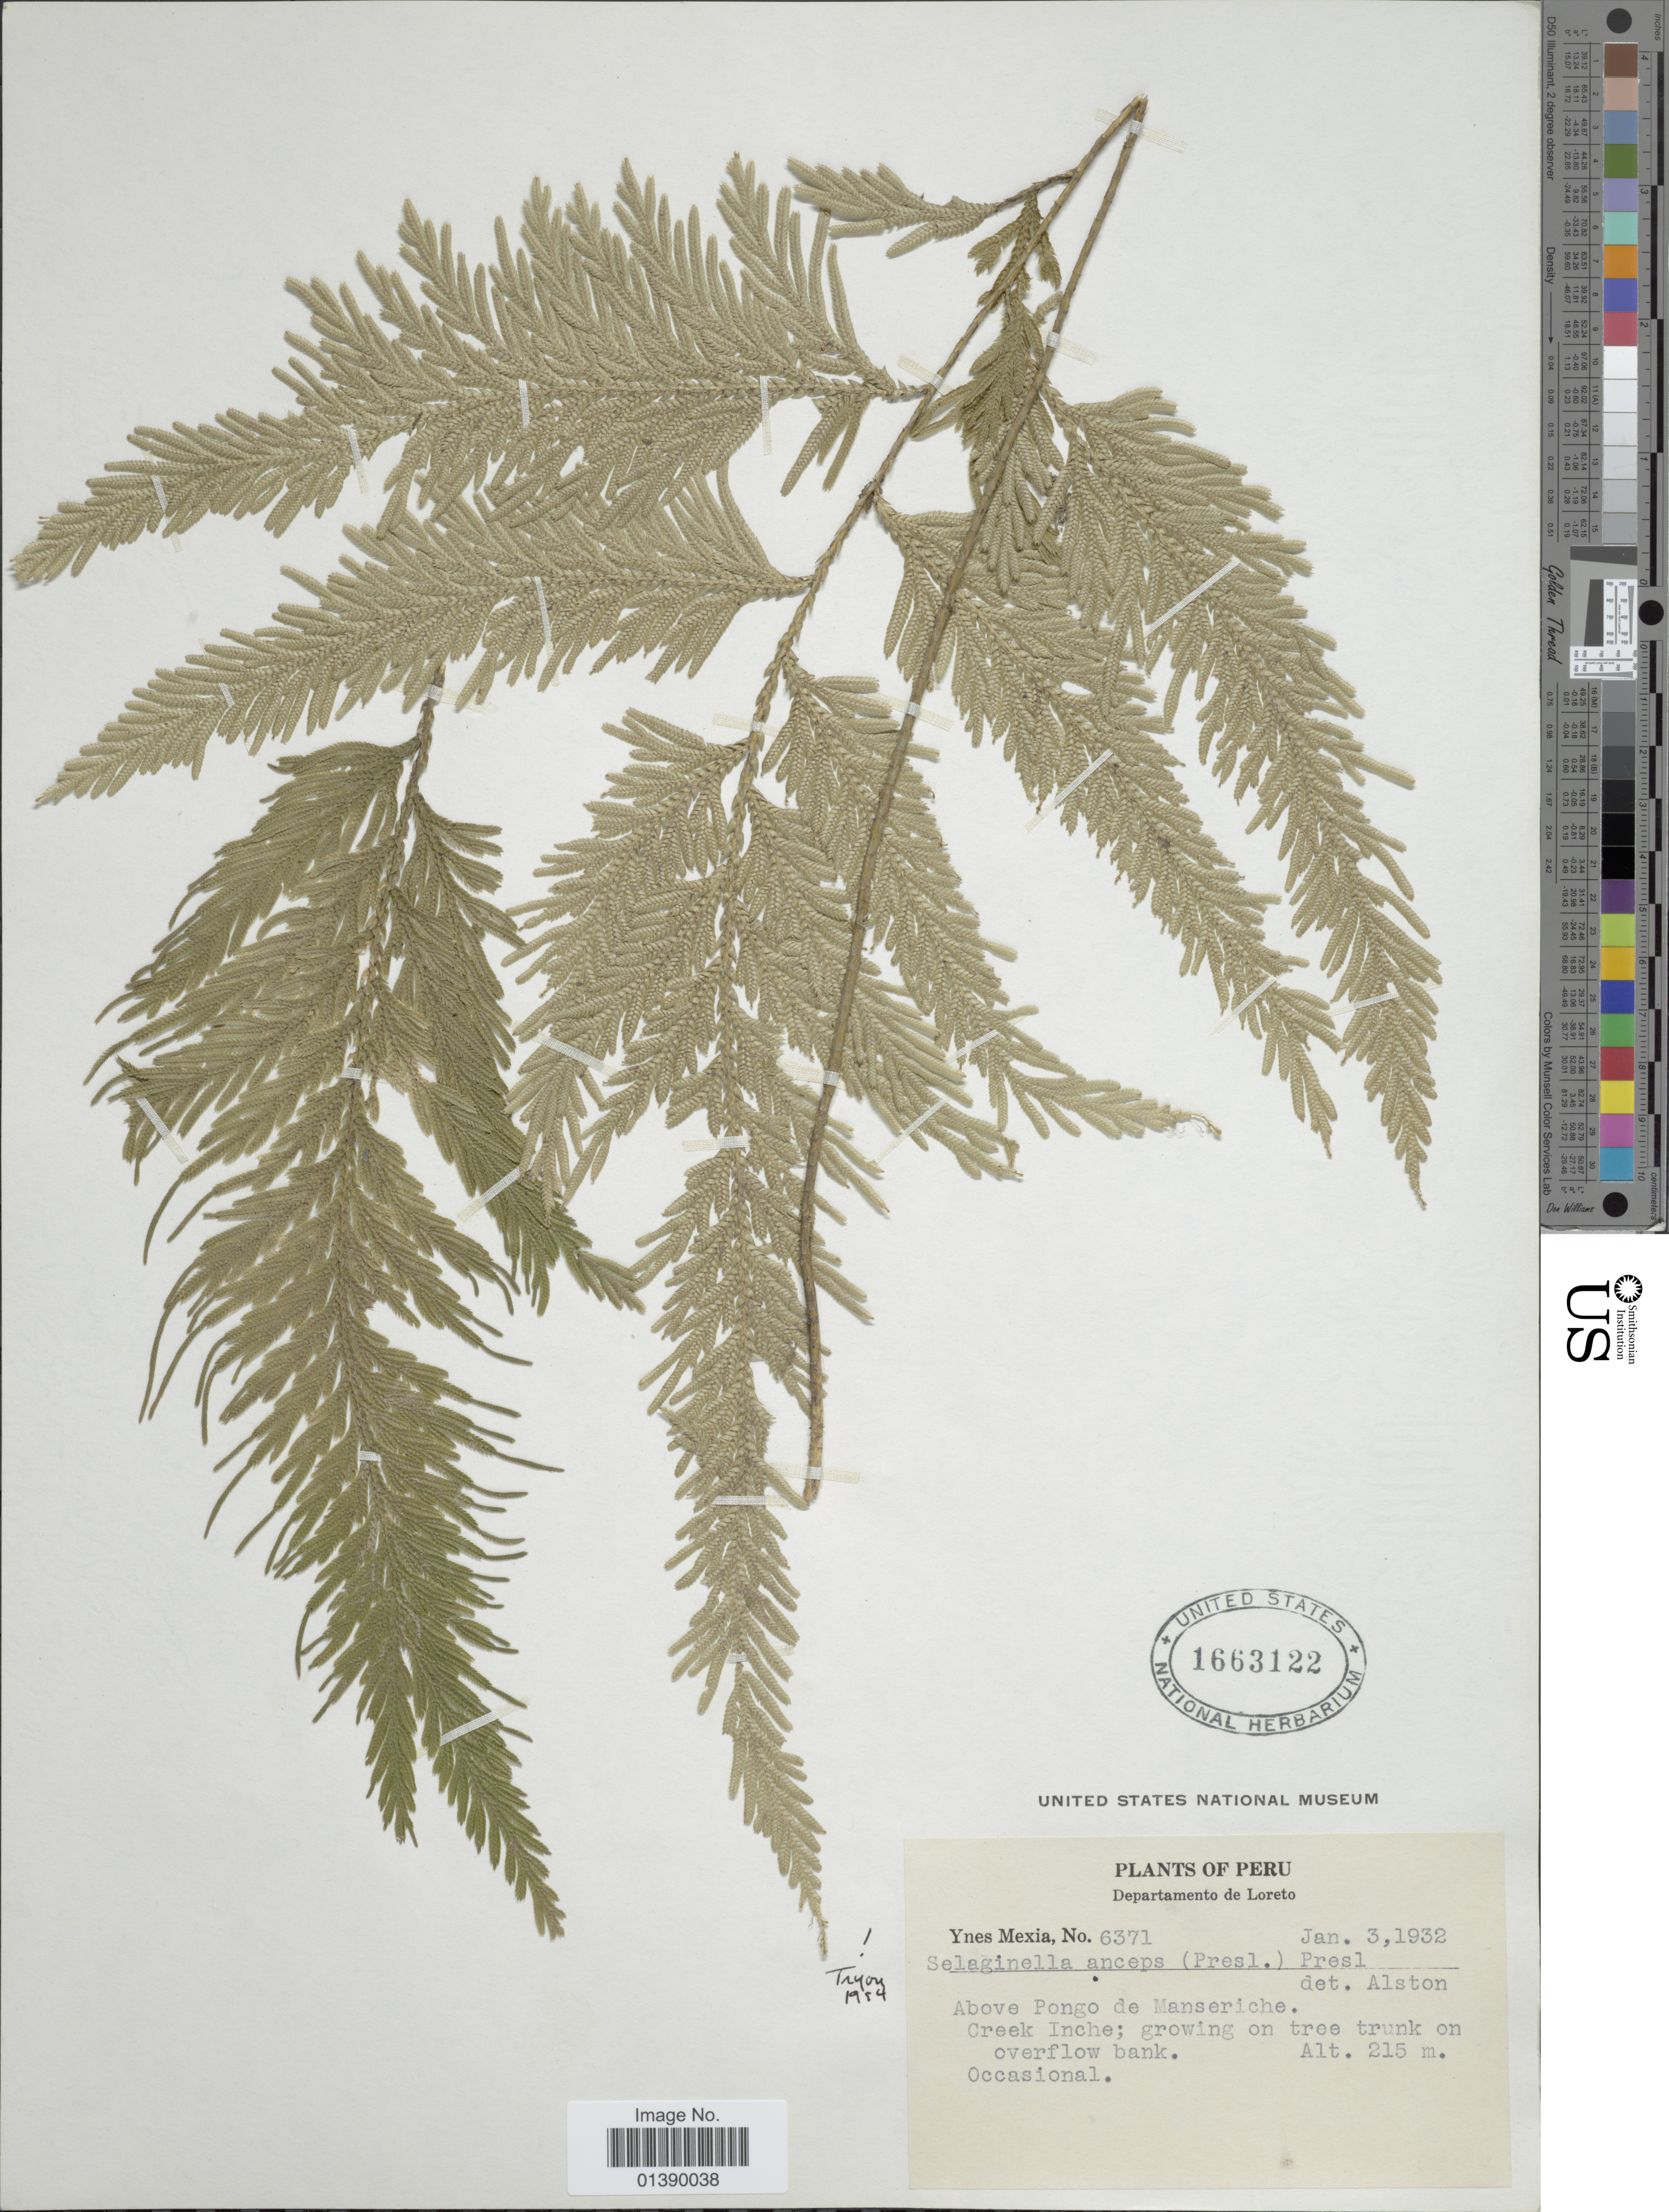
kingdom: Plantae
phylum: Tracheophyta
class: Lycopodiopsida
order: Selaginellales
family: Selaginellaceae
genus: Selaginella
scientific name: Selaginella anceps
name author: (C. Presl)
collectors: Y. Mexia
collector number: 6371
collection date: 1932-01-03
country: Peru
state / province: Loreto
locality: Above Pomgo de Manseriche. Creek Inche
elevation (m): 215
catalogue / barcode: US 1663122